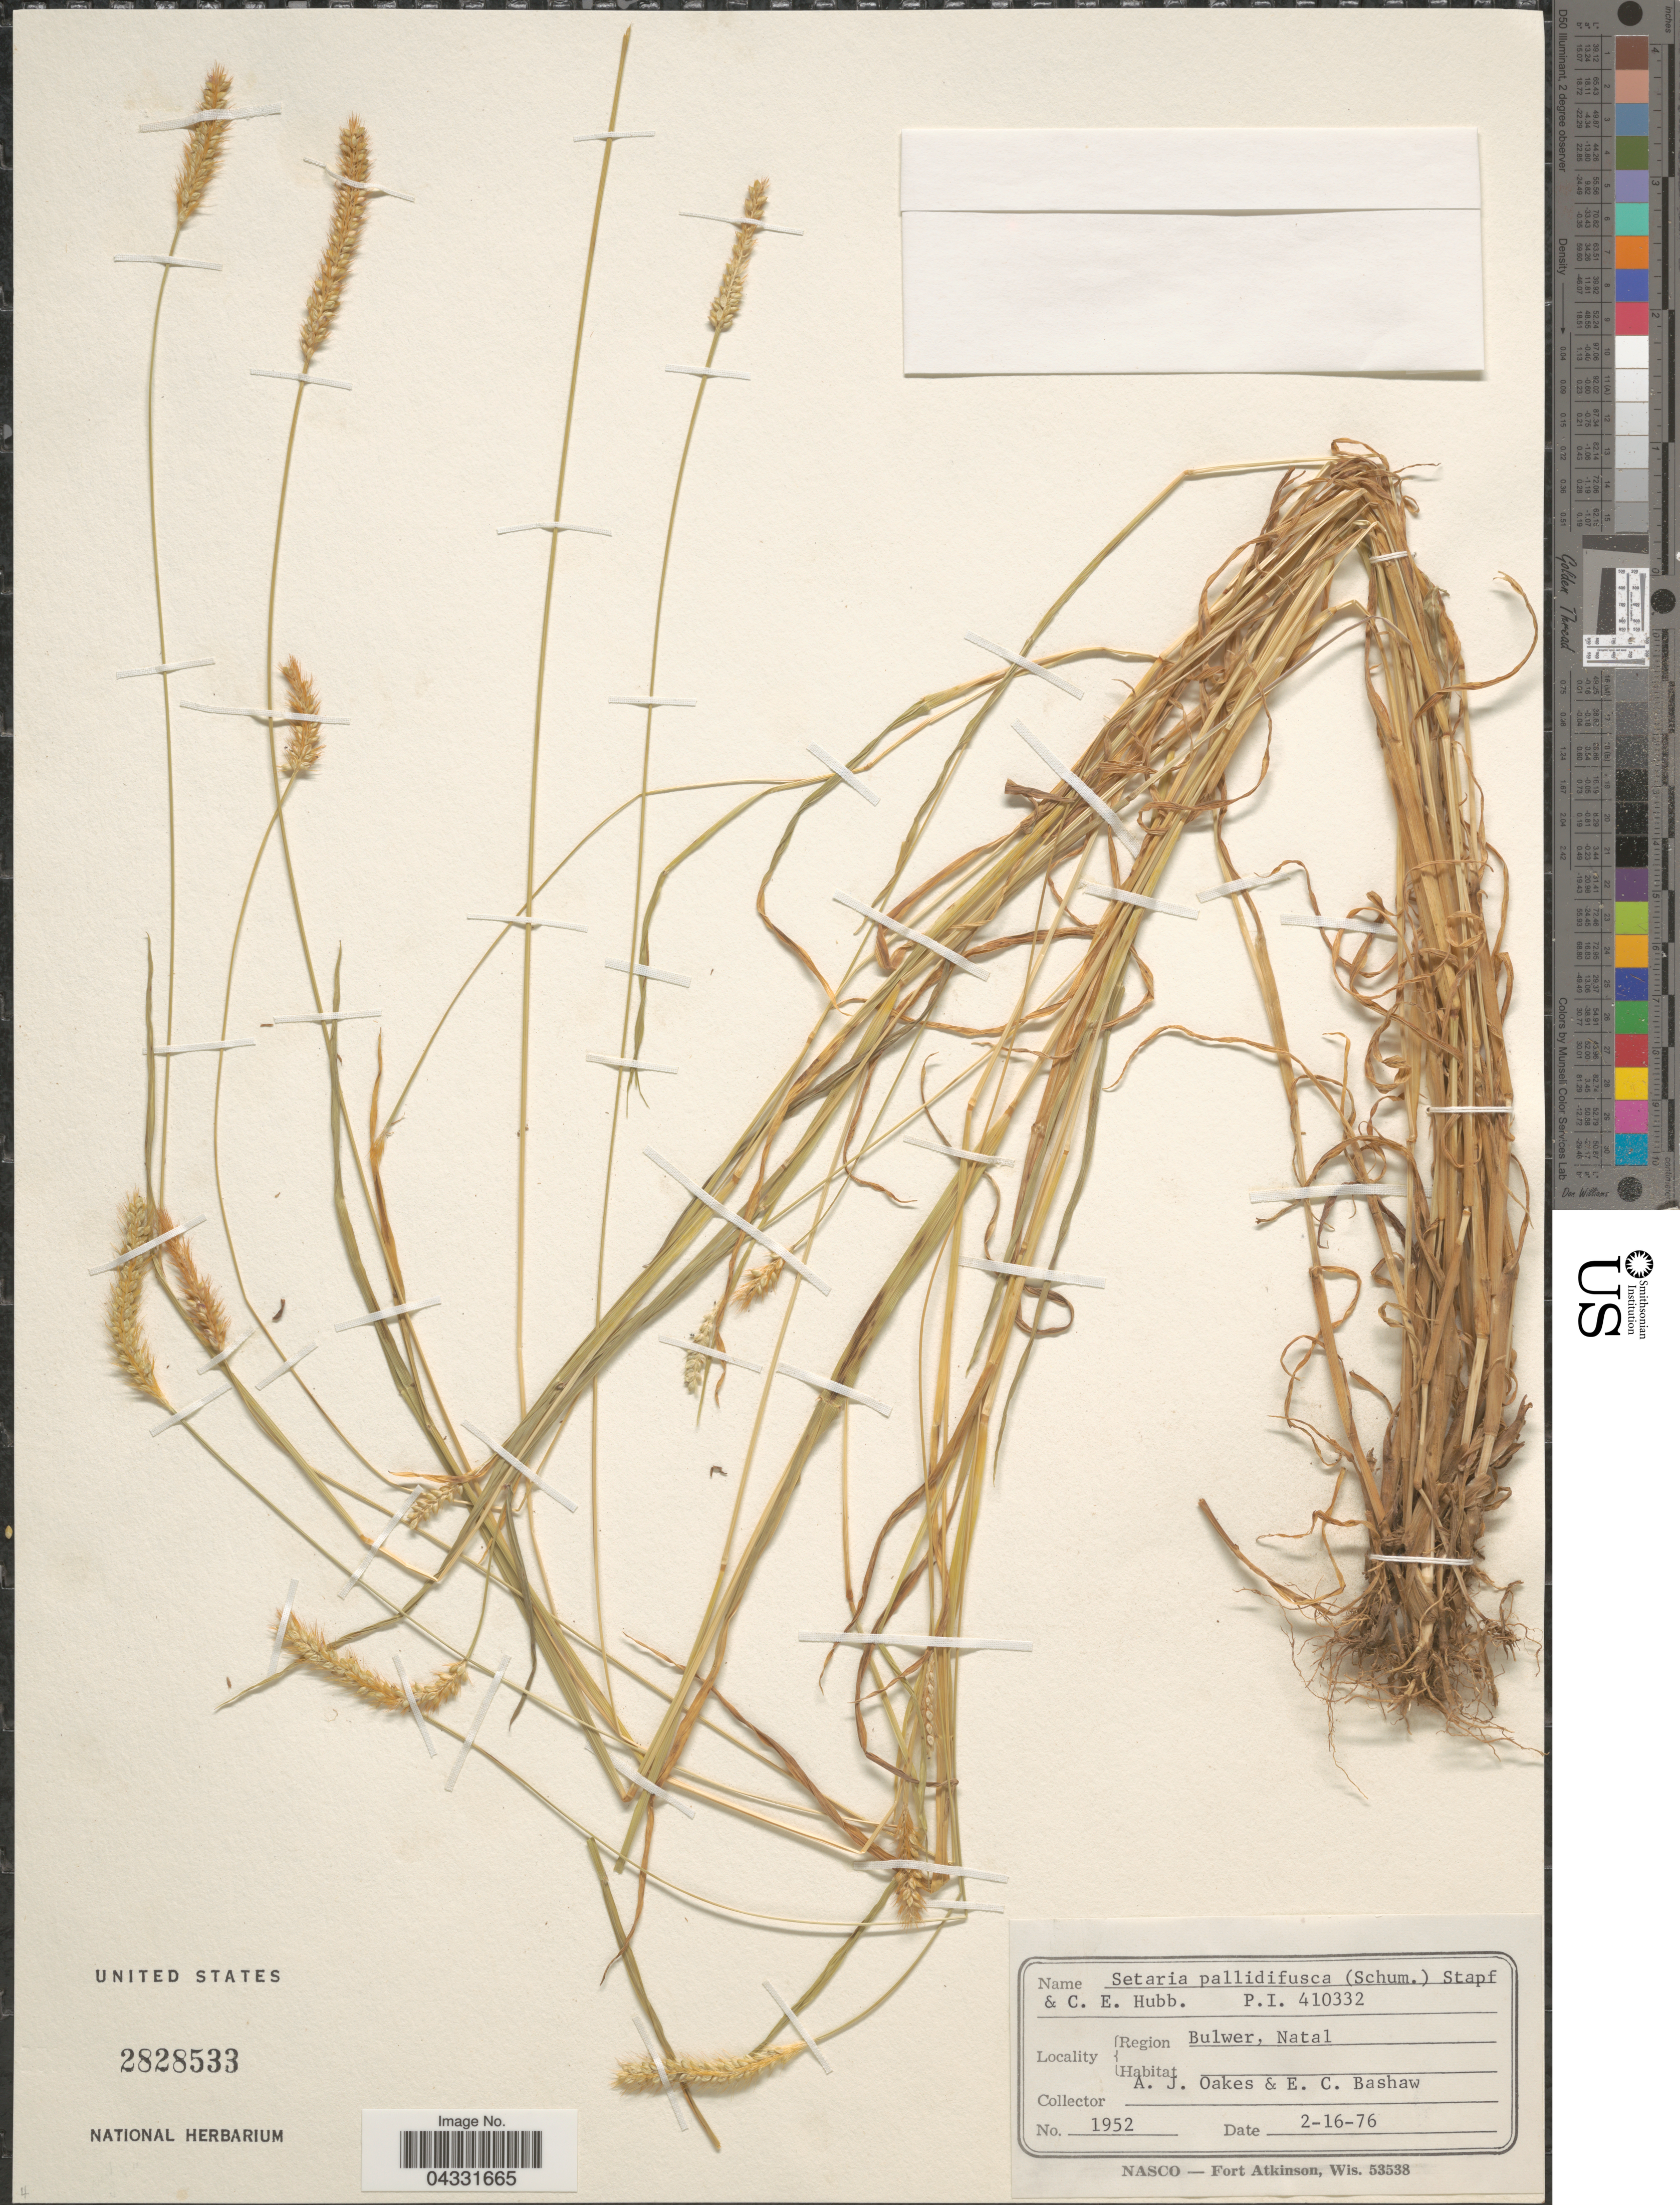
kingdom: Plantae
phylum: Tracheophyta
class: Liliopsida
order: Poales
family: Poaceae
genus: Setaria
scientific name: Setaria pallide-fusca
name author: (Schumach.) Stapf & C.E. Hubb.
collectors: A. Oakes & E. Bashaw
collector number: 1952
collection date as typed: Transcribed d/m/y: 16/2/76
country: South Africa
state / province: KwaZulu-Natal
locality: Region Bulwer, Natal.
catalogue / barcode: US 2828533